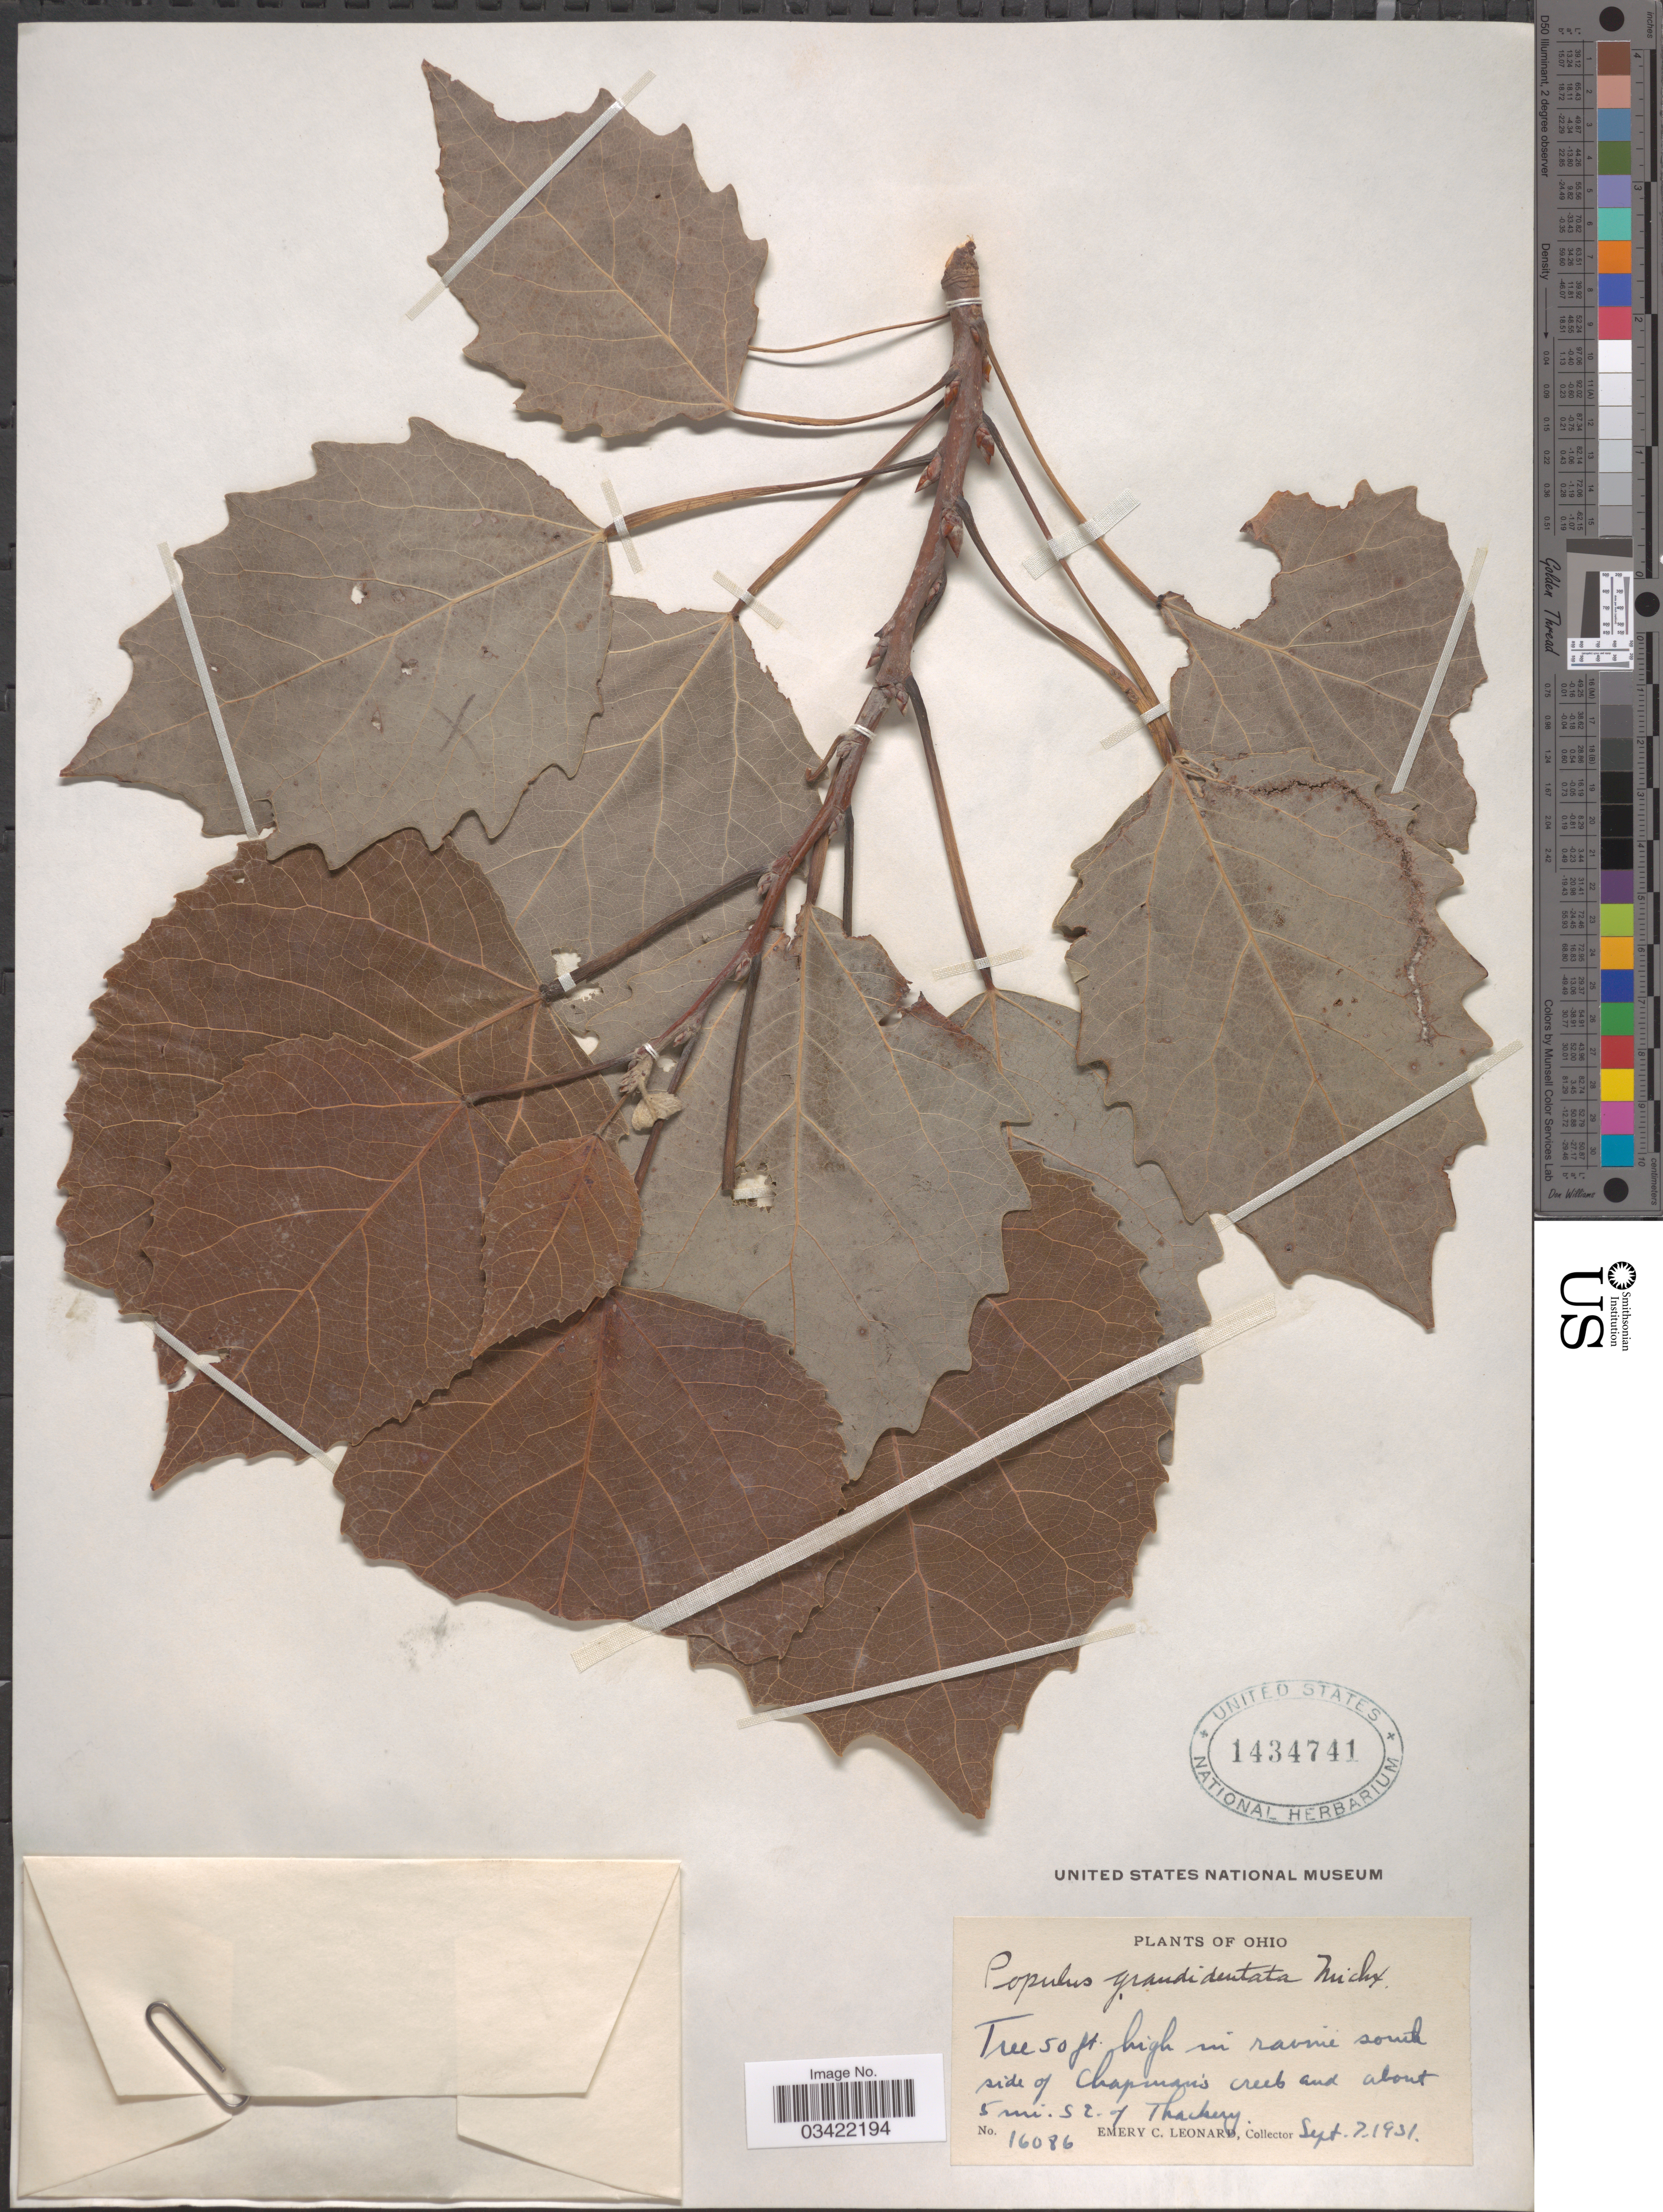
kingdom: Plantae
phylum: Tracheophyta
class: Magnoliopsida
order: Malpighiales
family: Salicaceae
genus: Populus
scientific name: Populus grandidentata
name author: Michx.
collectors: E. C. Leonard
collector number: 16086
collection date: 1931-09-07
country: United States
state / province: Ohio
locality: In ravine south side of Chapman's creek and about 5 mi. SE. of Thackery.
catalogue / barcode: US 1434741